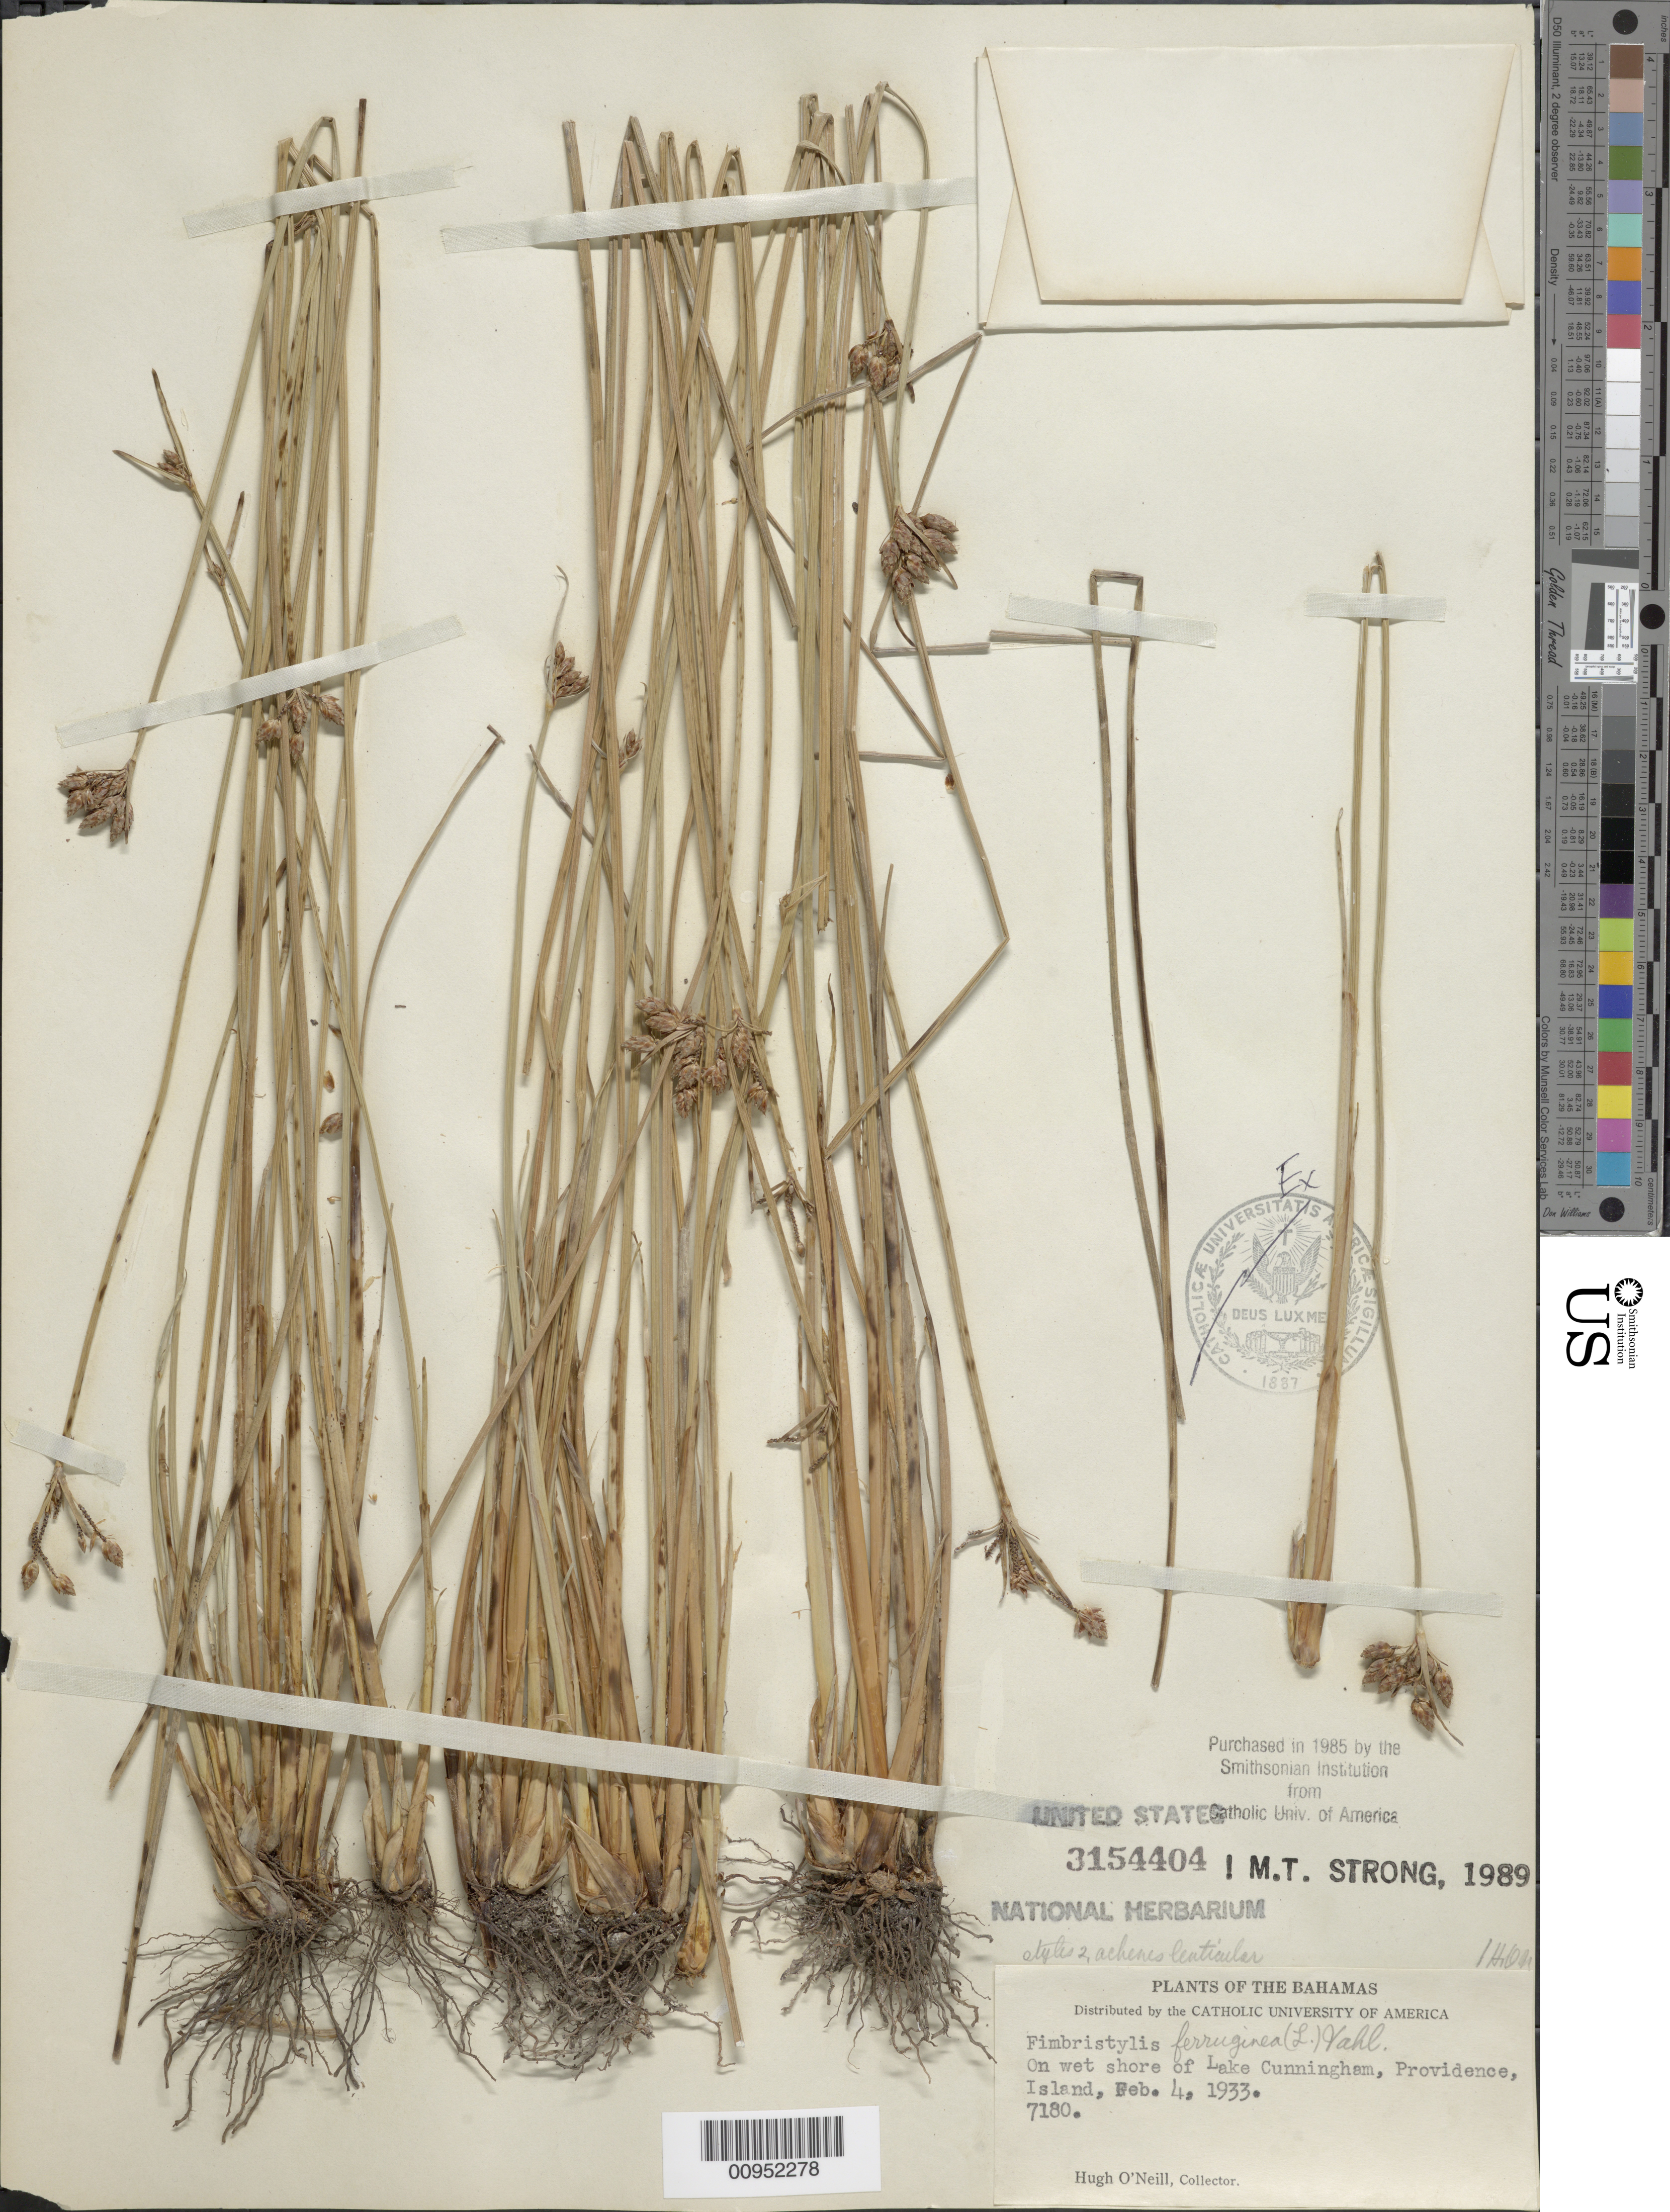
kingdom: Plantae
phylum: Tracheophyta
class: Liliopsida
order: Poales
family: Cyperaceae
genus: Fimbristylis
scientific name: Fimbristylis ferruginea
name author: (L.) Vahl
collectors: H. O'Neill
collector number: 7180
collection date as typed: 04 Feb 1933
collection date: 1933-02-04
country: Bahamas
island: New Providence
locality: Lake Cunningham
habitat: On wet shore of lake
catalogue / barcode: US 3154404